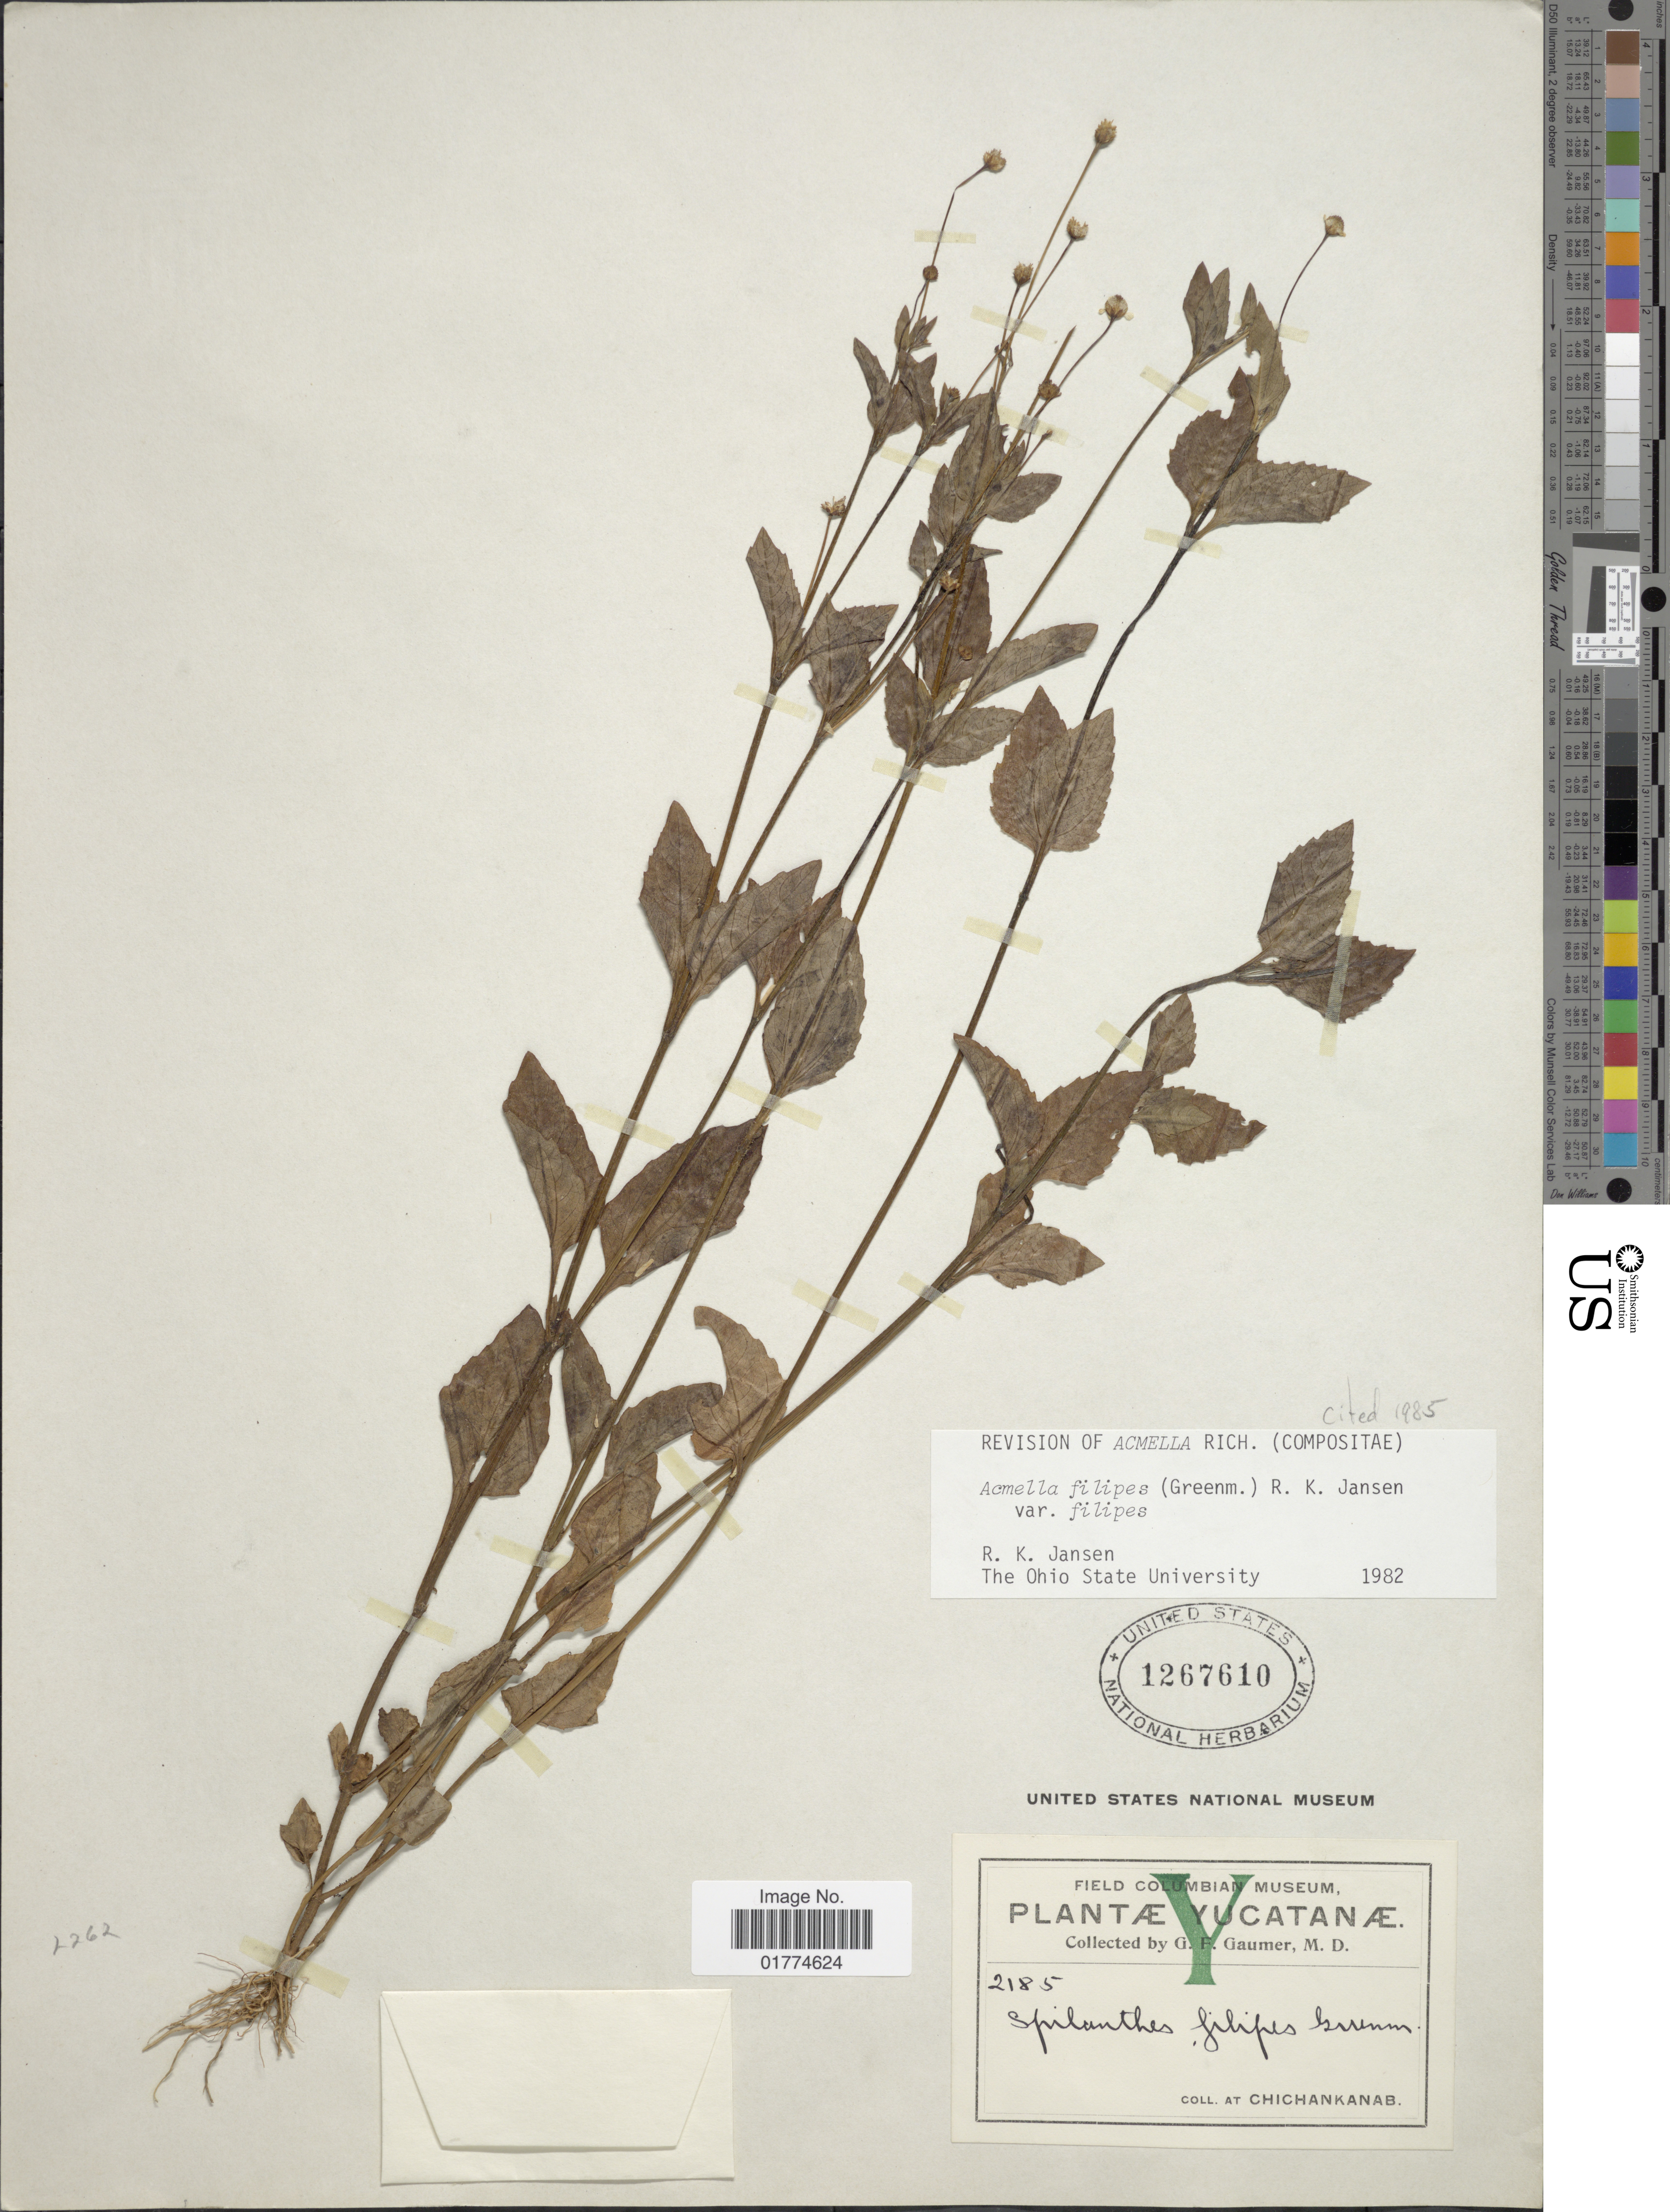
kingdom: Plantae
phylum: Tracheophyta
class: Magnoliopsida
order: Asterales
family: Asteraceae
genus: Acmella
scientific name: Acmella filipes var. filipes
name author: (Greenm.) R.K. Jansen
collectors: G. F. Gaumer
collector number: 2185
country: Mexico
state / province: Yucatán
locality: Chichankanab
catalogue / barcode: US 1267610